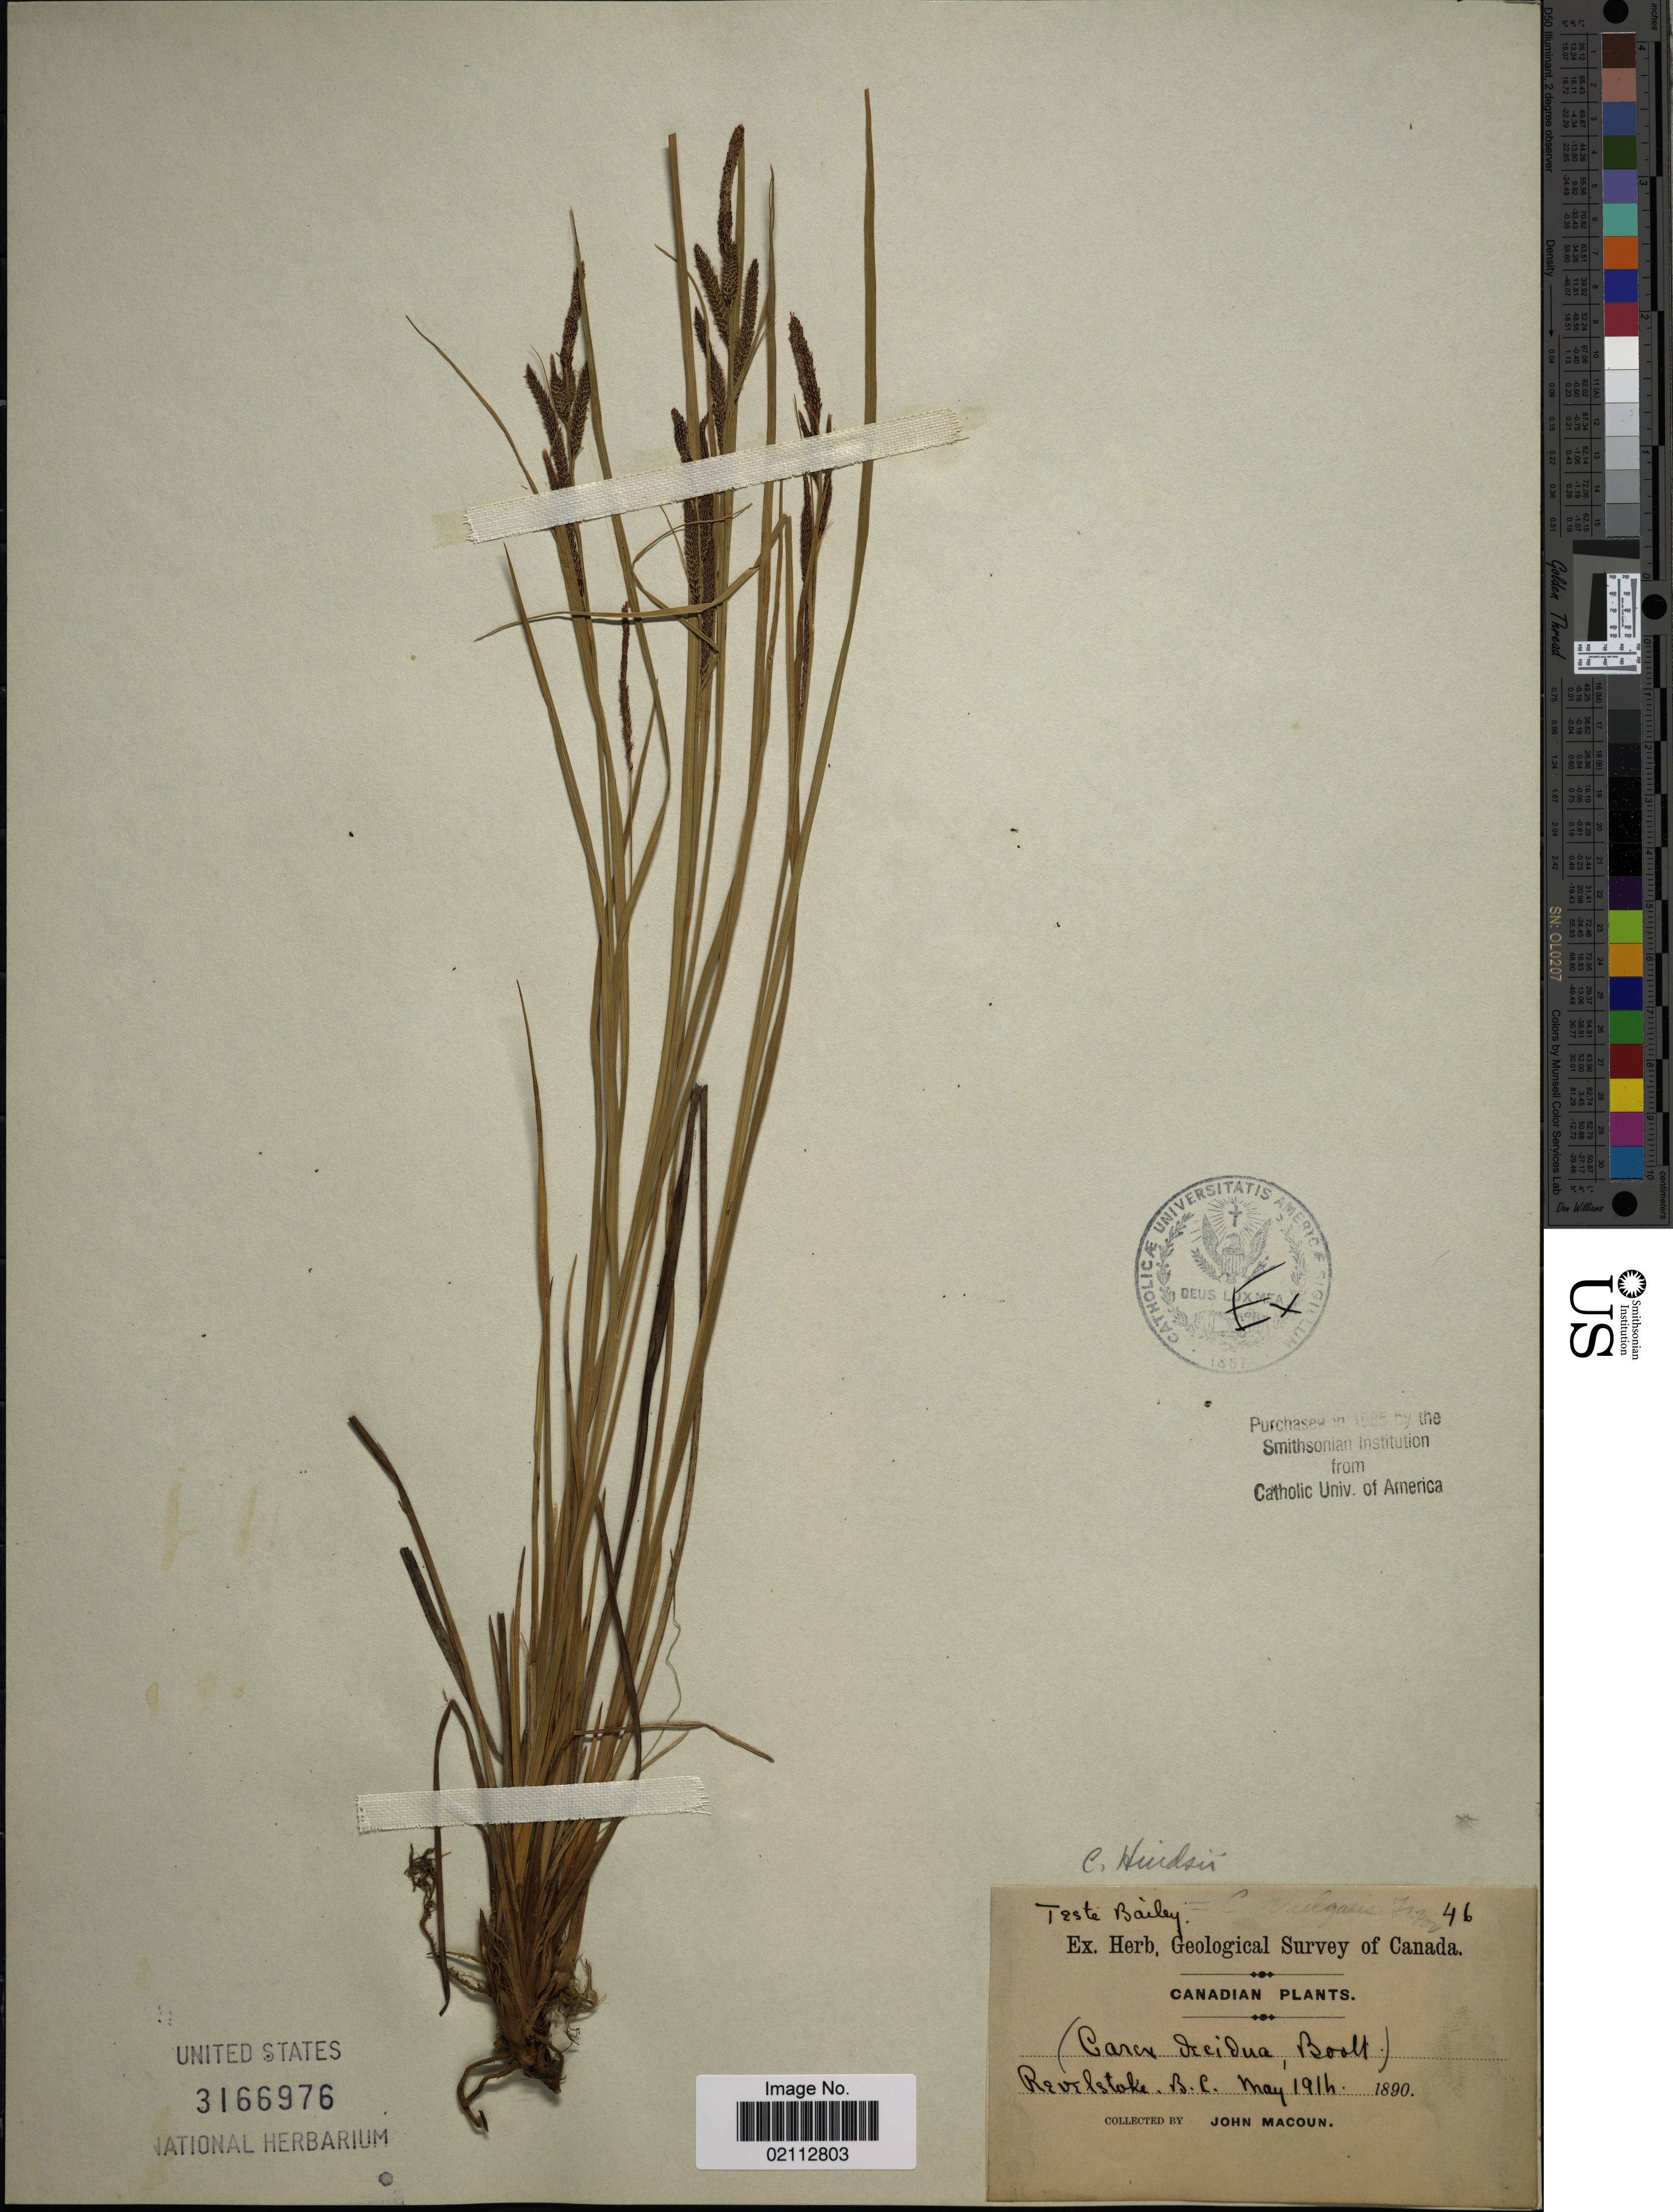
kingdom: Plantae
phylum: Tracheophyta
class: Liliopsida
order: Poales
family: Cyperaceae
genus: Carex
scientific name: Carex kelloggii var. limnophila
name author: (Holm) B.L. Wilson & R.E. Brainerd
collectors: J. Macoun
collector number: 46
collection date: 1890-05-19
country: Canada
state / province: British Columbia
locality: Revelstoke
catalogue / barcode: US 3166976